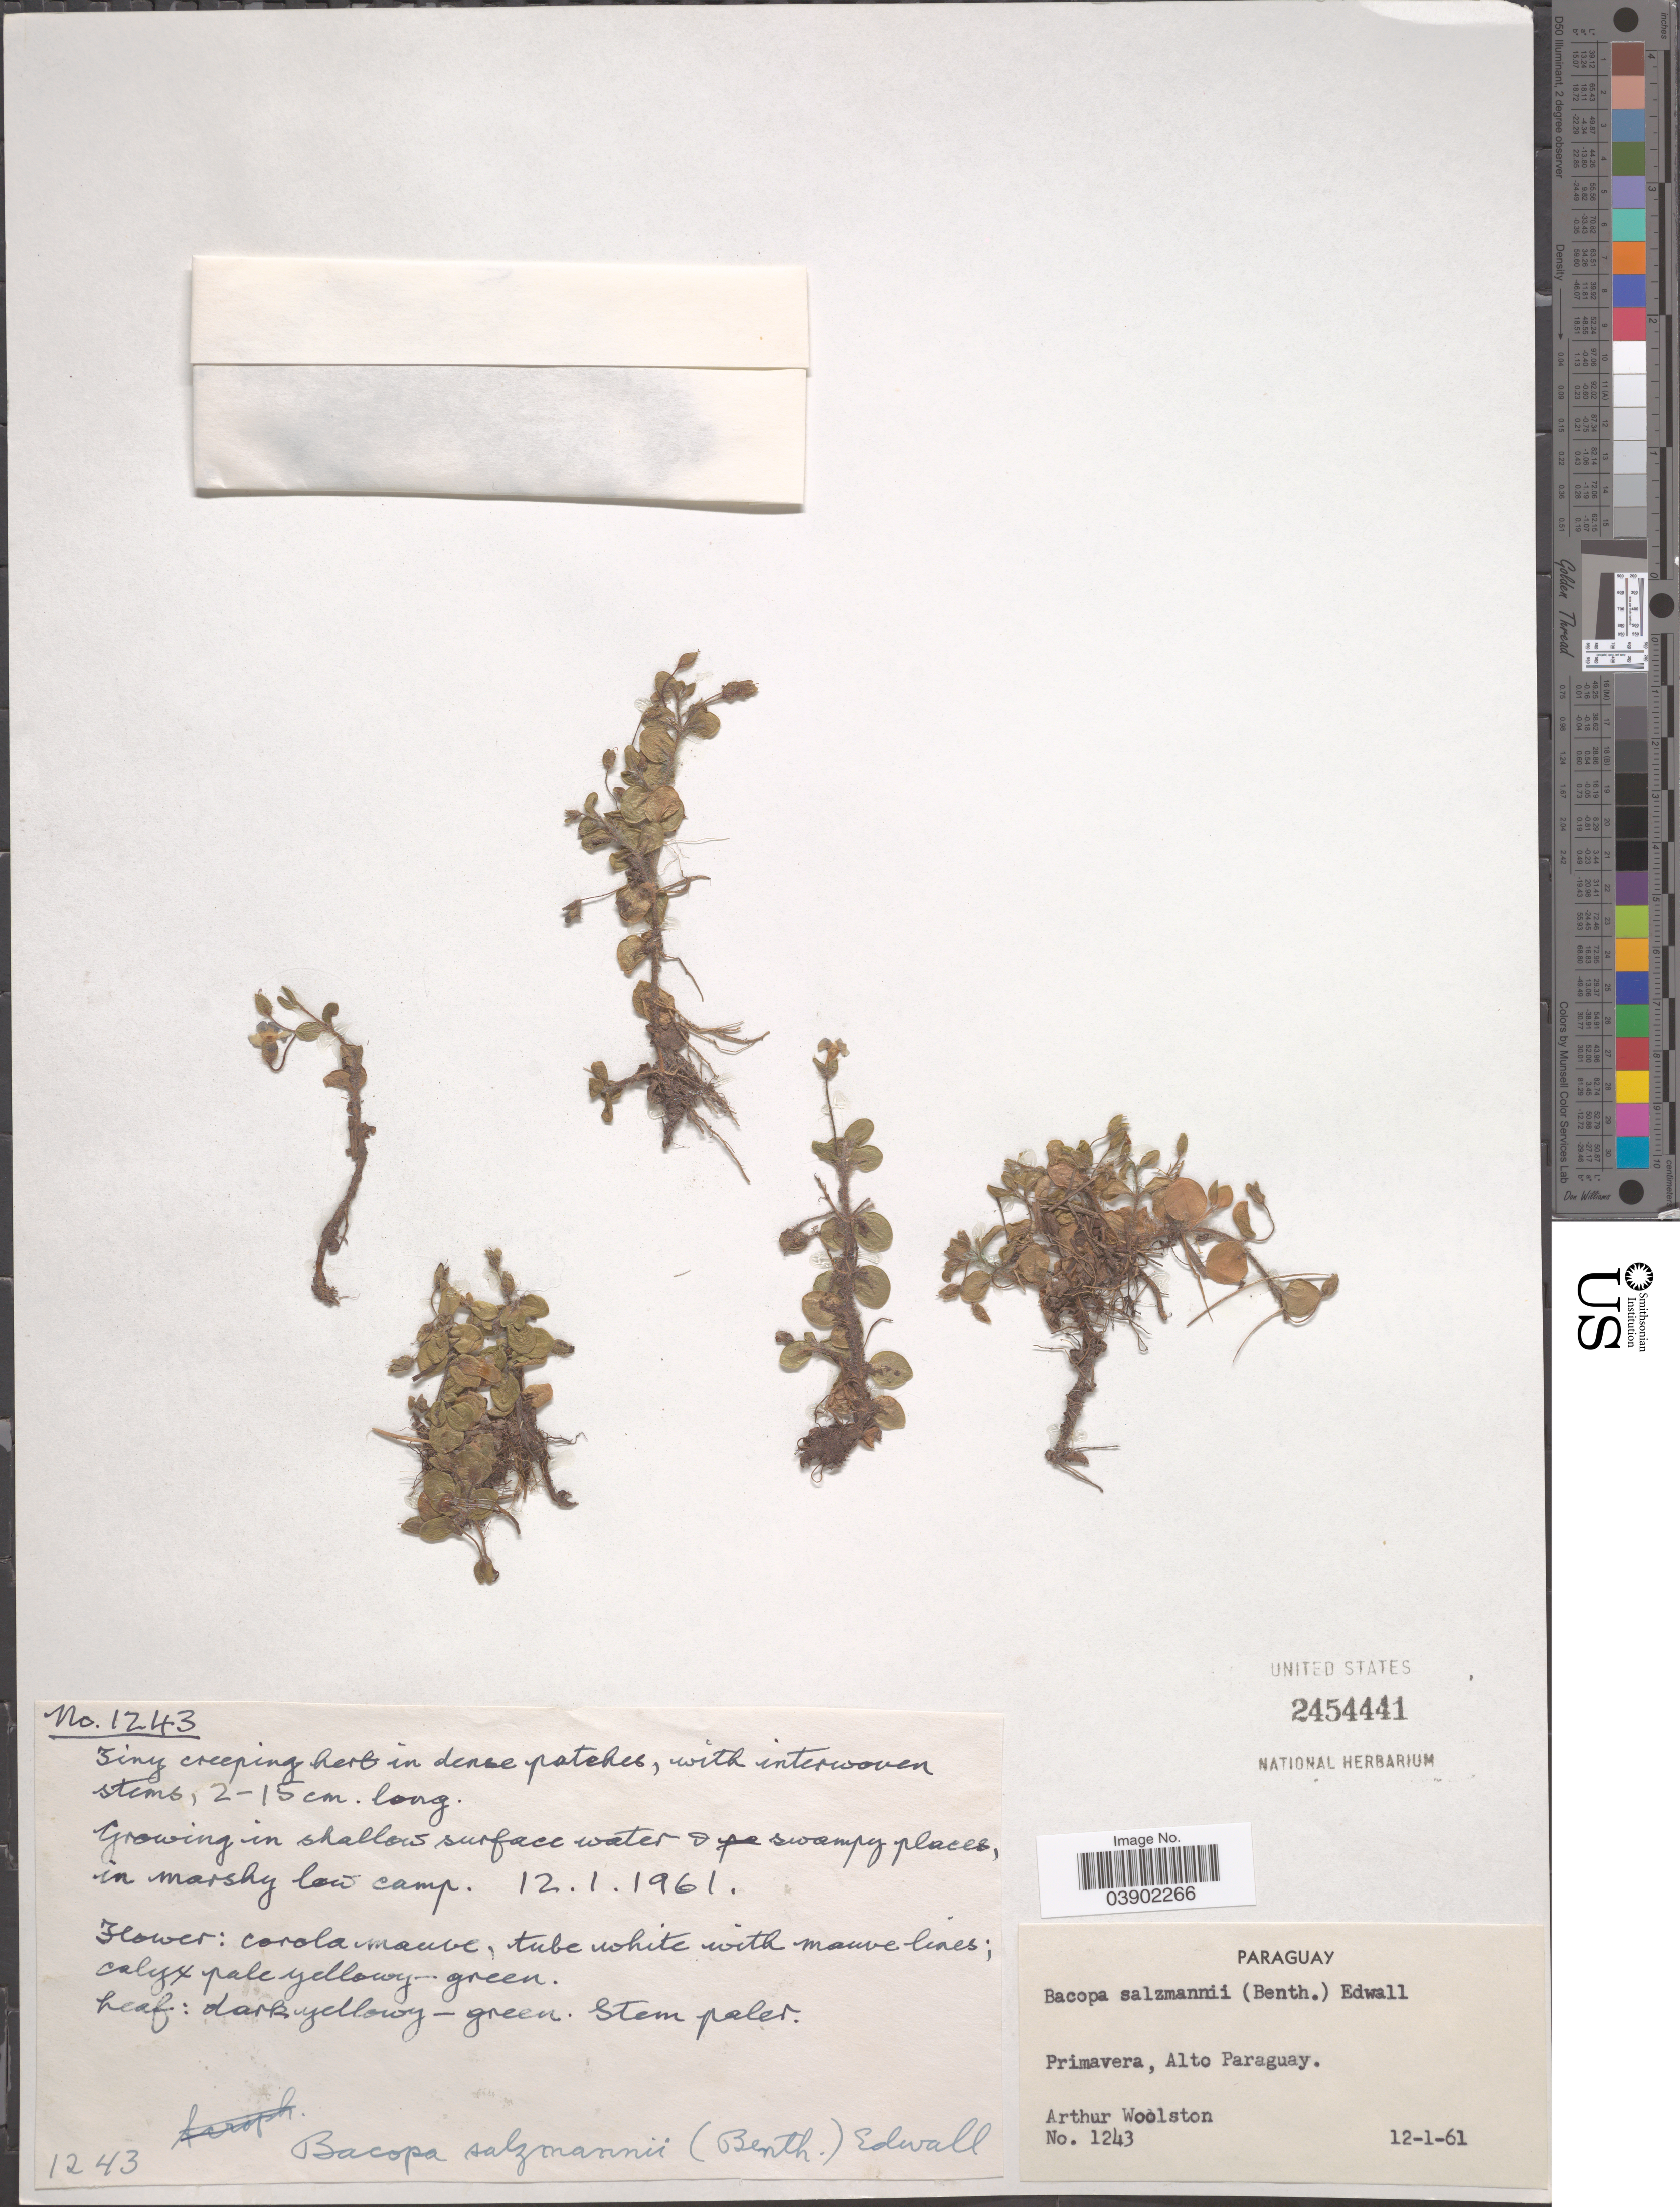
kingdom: Plantae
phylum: Tracheophyta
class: Magnoliopsida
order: Lamiales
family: Plantaginaceae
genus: Bacopa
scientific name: Bacopa salzmannii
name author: (Benth.) Wettst. ex Edwall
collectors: A. L. Woolston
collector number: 1243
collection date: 1961-01-12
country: Paraguay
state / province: Alto Paraguay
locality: Primavera.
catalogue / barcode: US 2454441